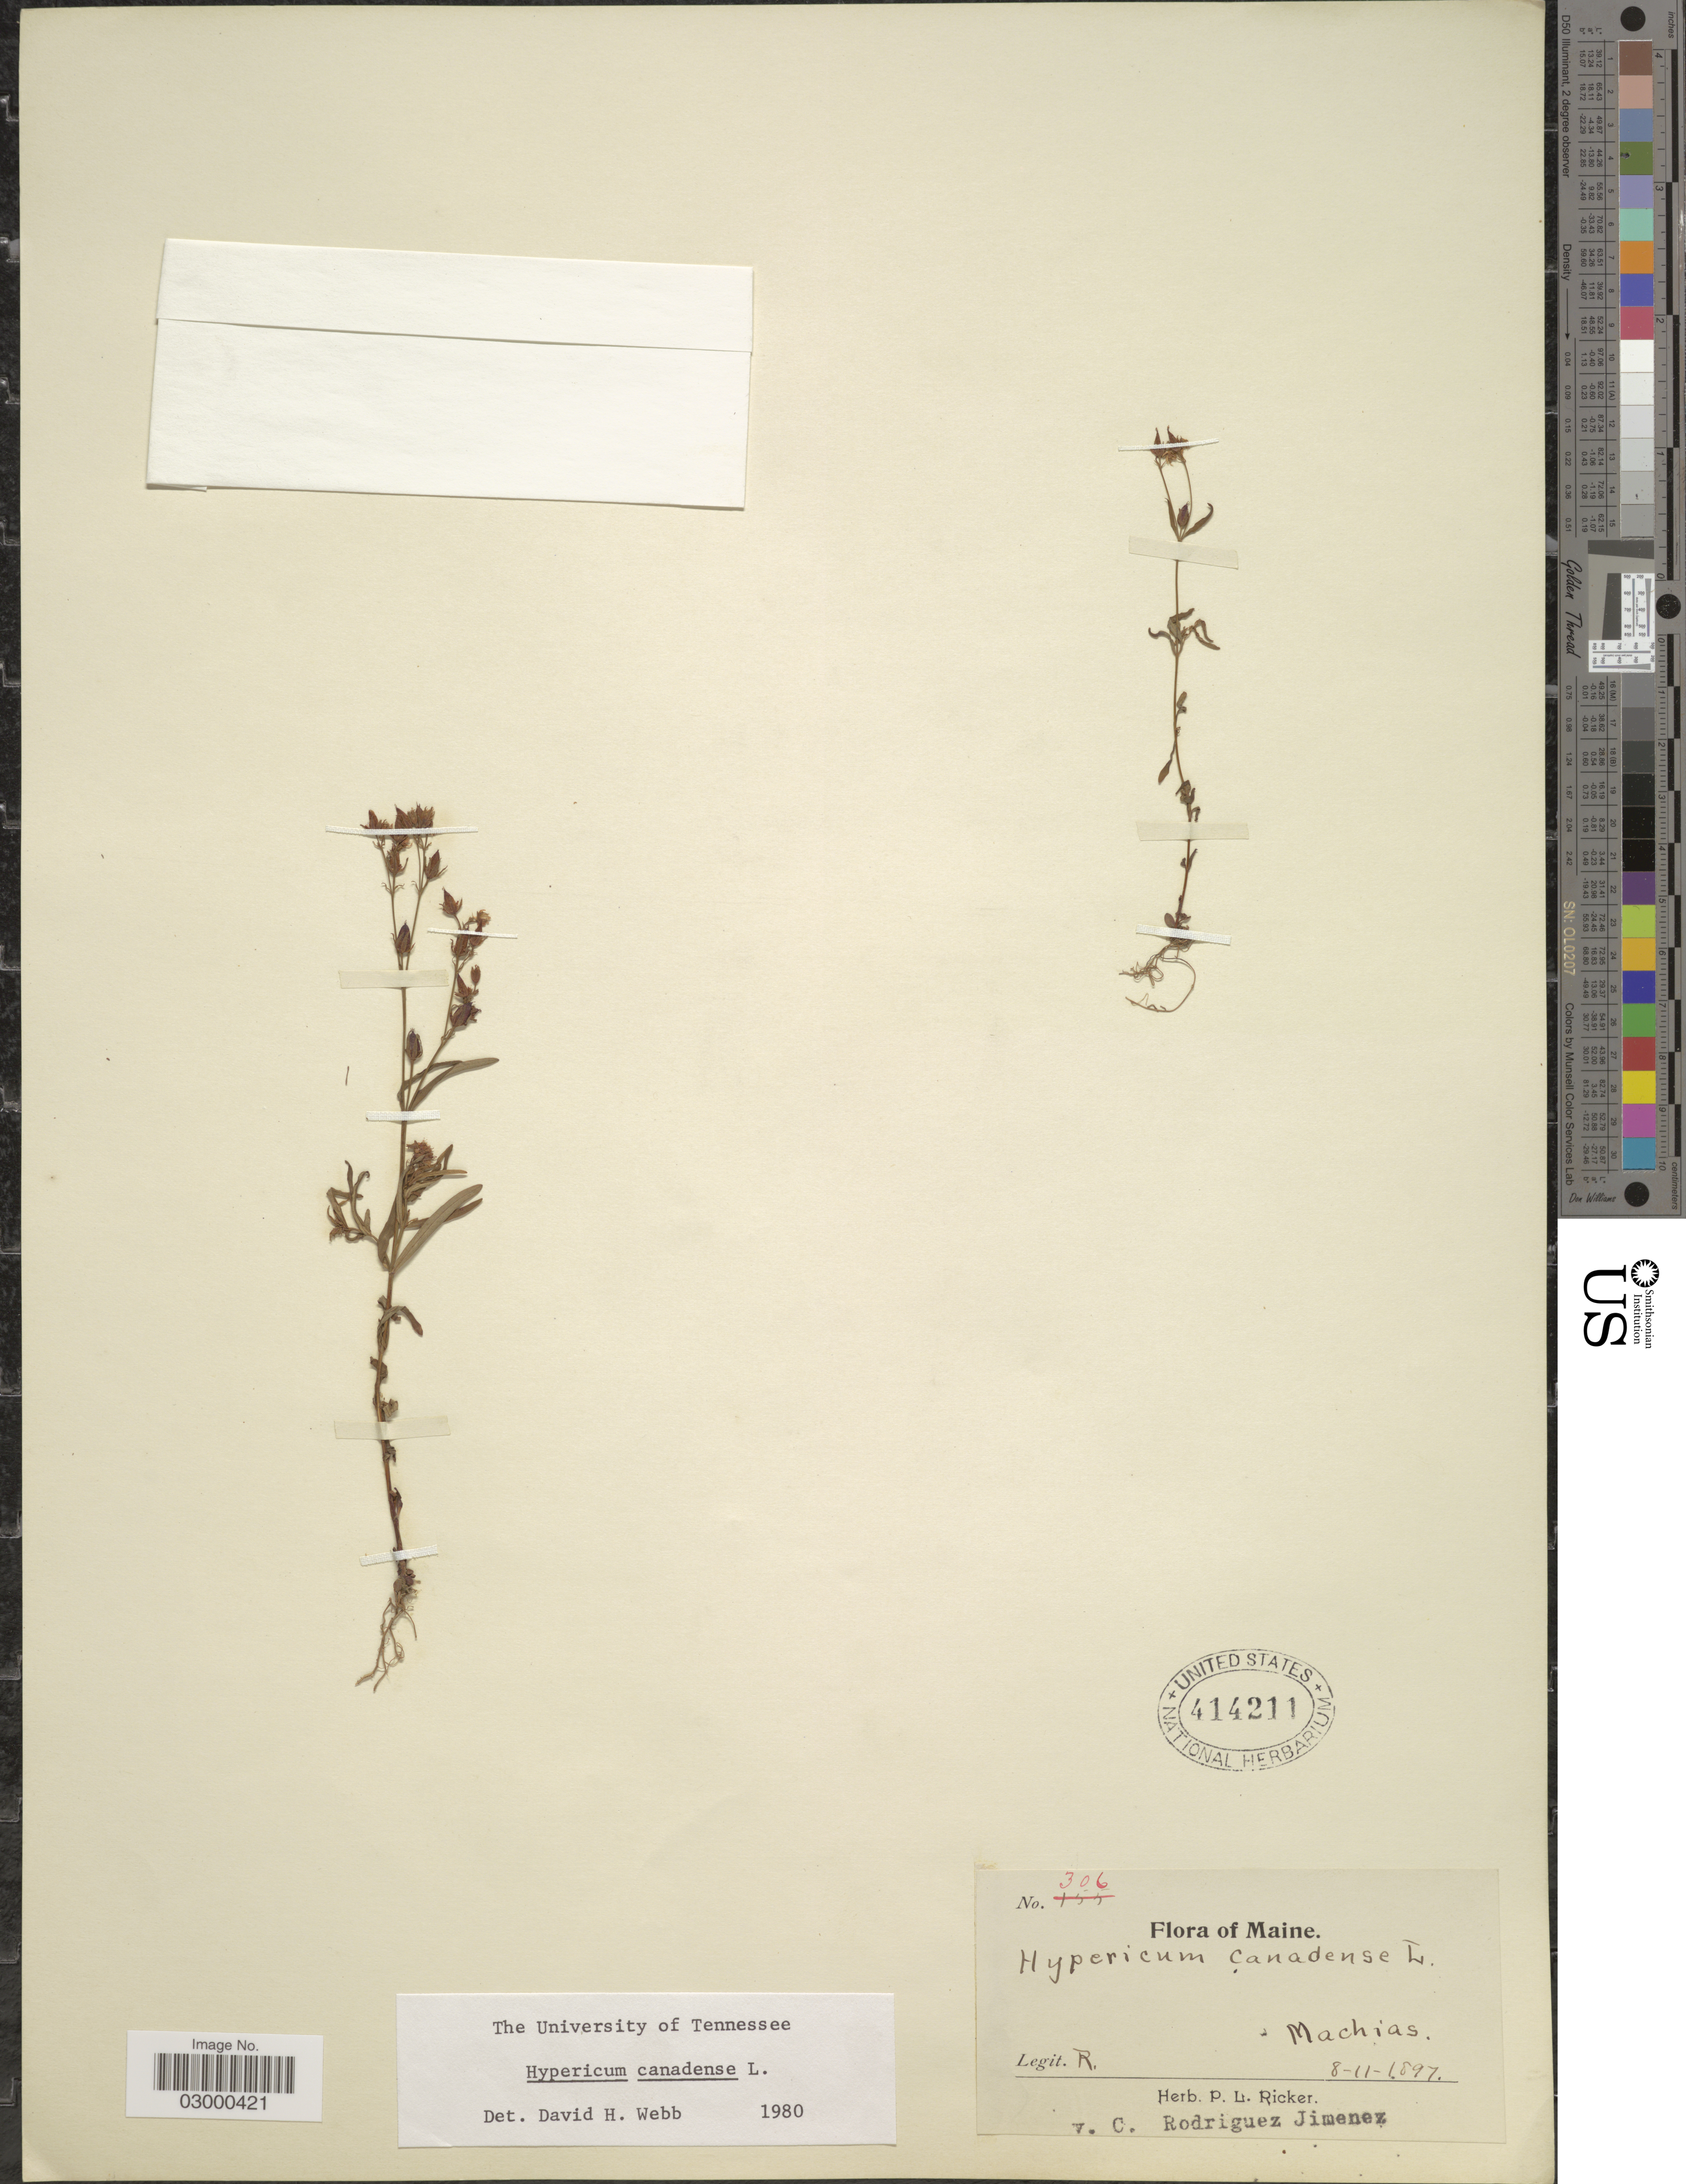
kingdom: Plantae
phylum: Tracheophyta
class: Magnoliopsida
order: Malpighiales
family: Hypericaceae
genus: Hypericum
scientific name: Hypericum canadense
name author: L.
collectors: P. Ricker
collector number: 306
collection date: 1897-08-11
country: United States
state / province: Maine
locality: Machias.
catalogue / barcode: US 414211